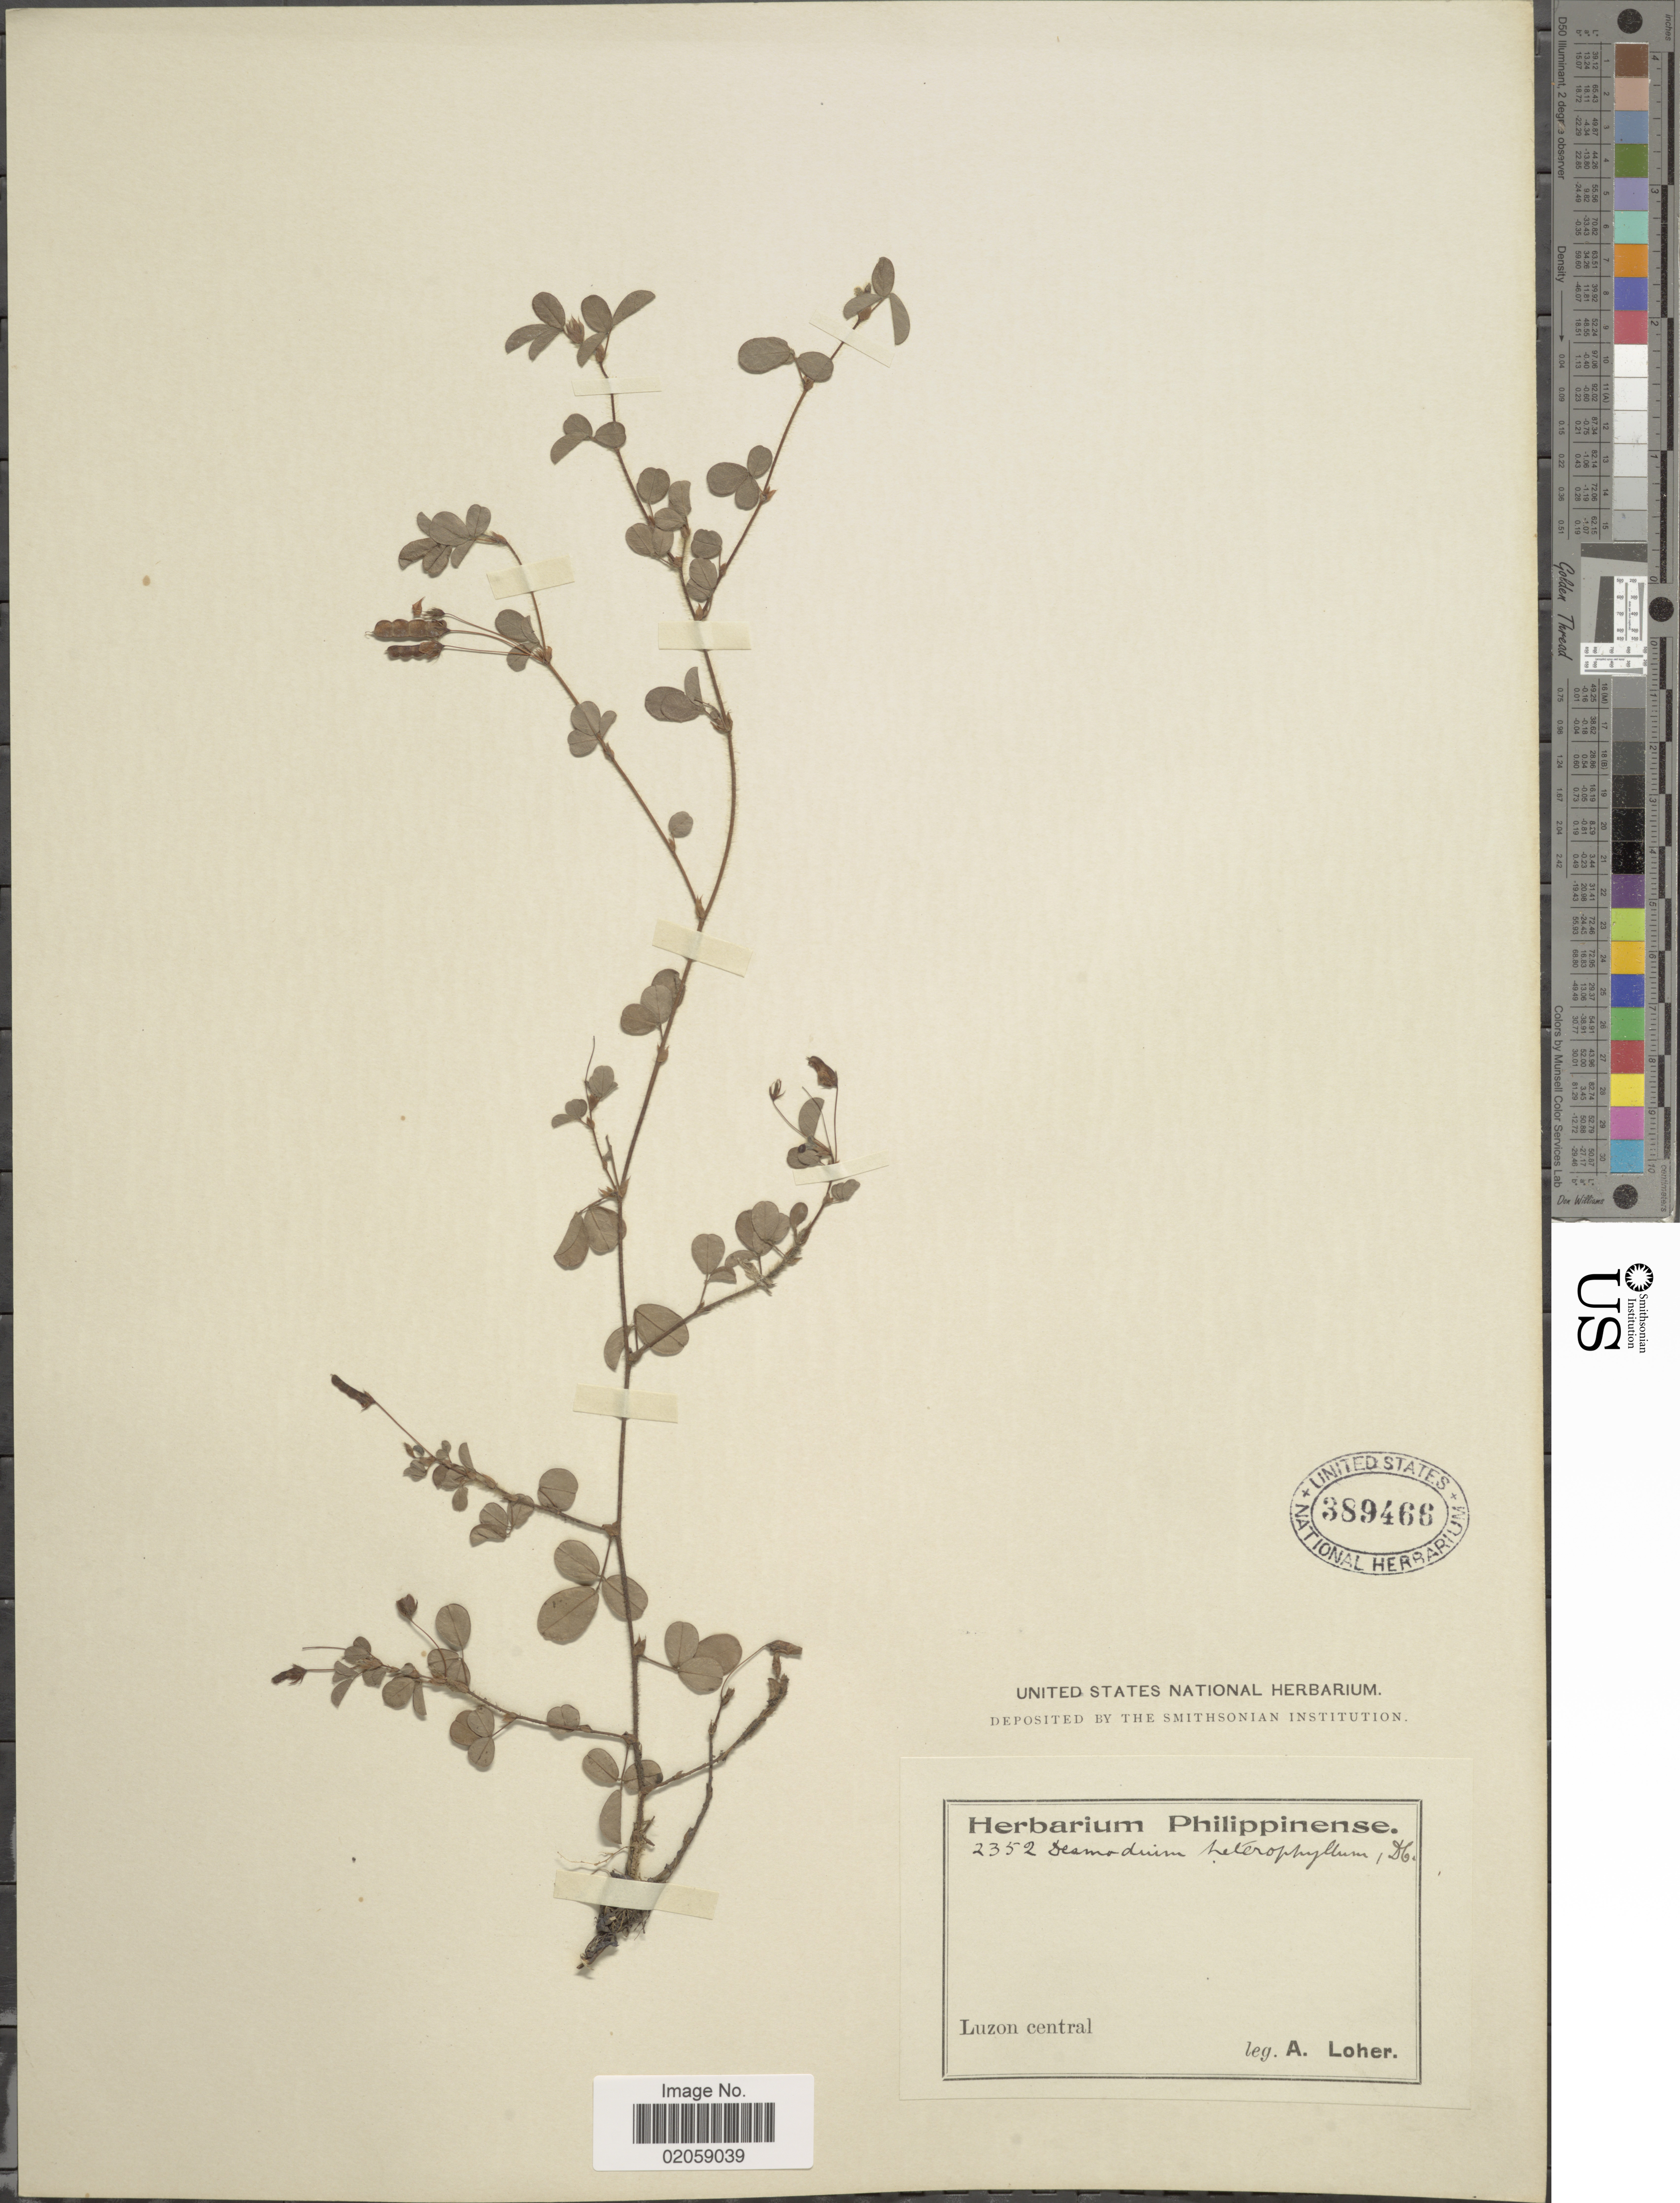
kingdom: Plantae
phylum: Tracheophyta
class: Magnoliopsida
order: Fabales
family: Fabaceae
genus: Grona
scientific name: Grona heterophylla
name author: (Willd.) H. Ohashi & K. Ohashi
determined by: Strong, Mark T., (BOT), Smithsonian Institution - National Museum of Natural History (UNITED STATES)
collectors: A. Loher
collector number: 2352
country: Philippines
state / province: Central Luzon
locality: Luzon central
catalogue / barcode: US 389466